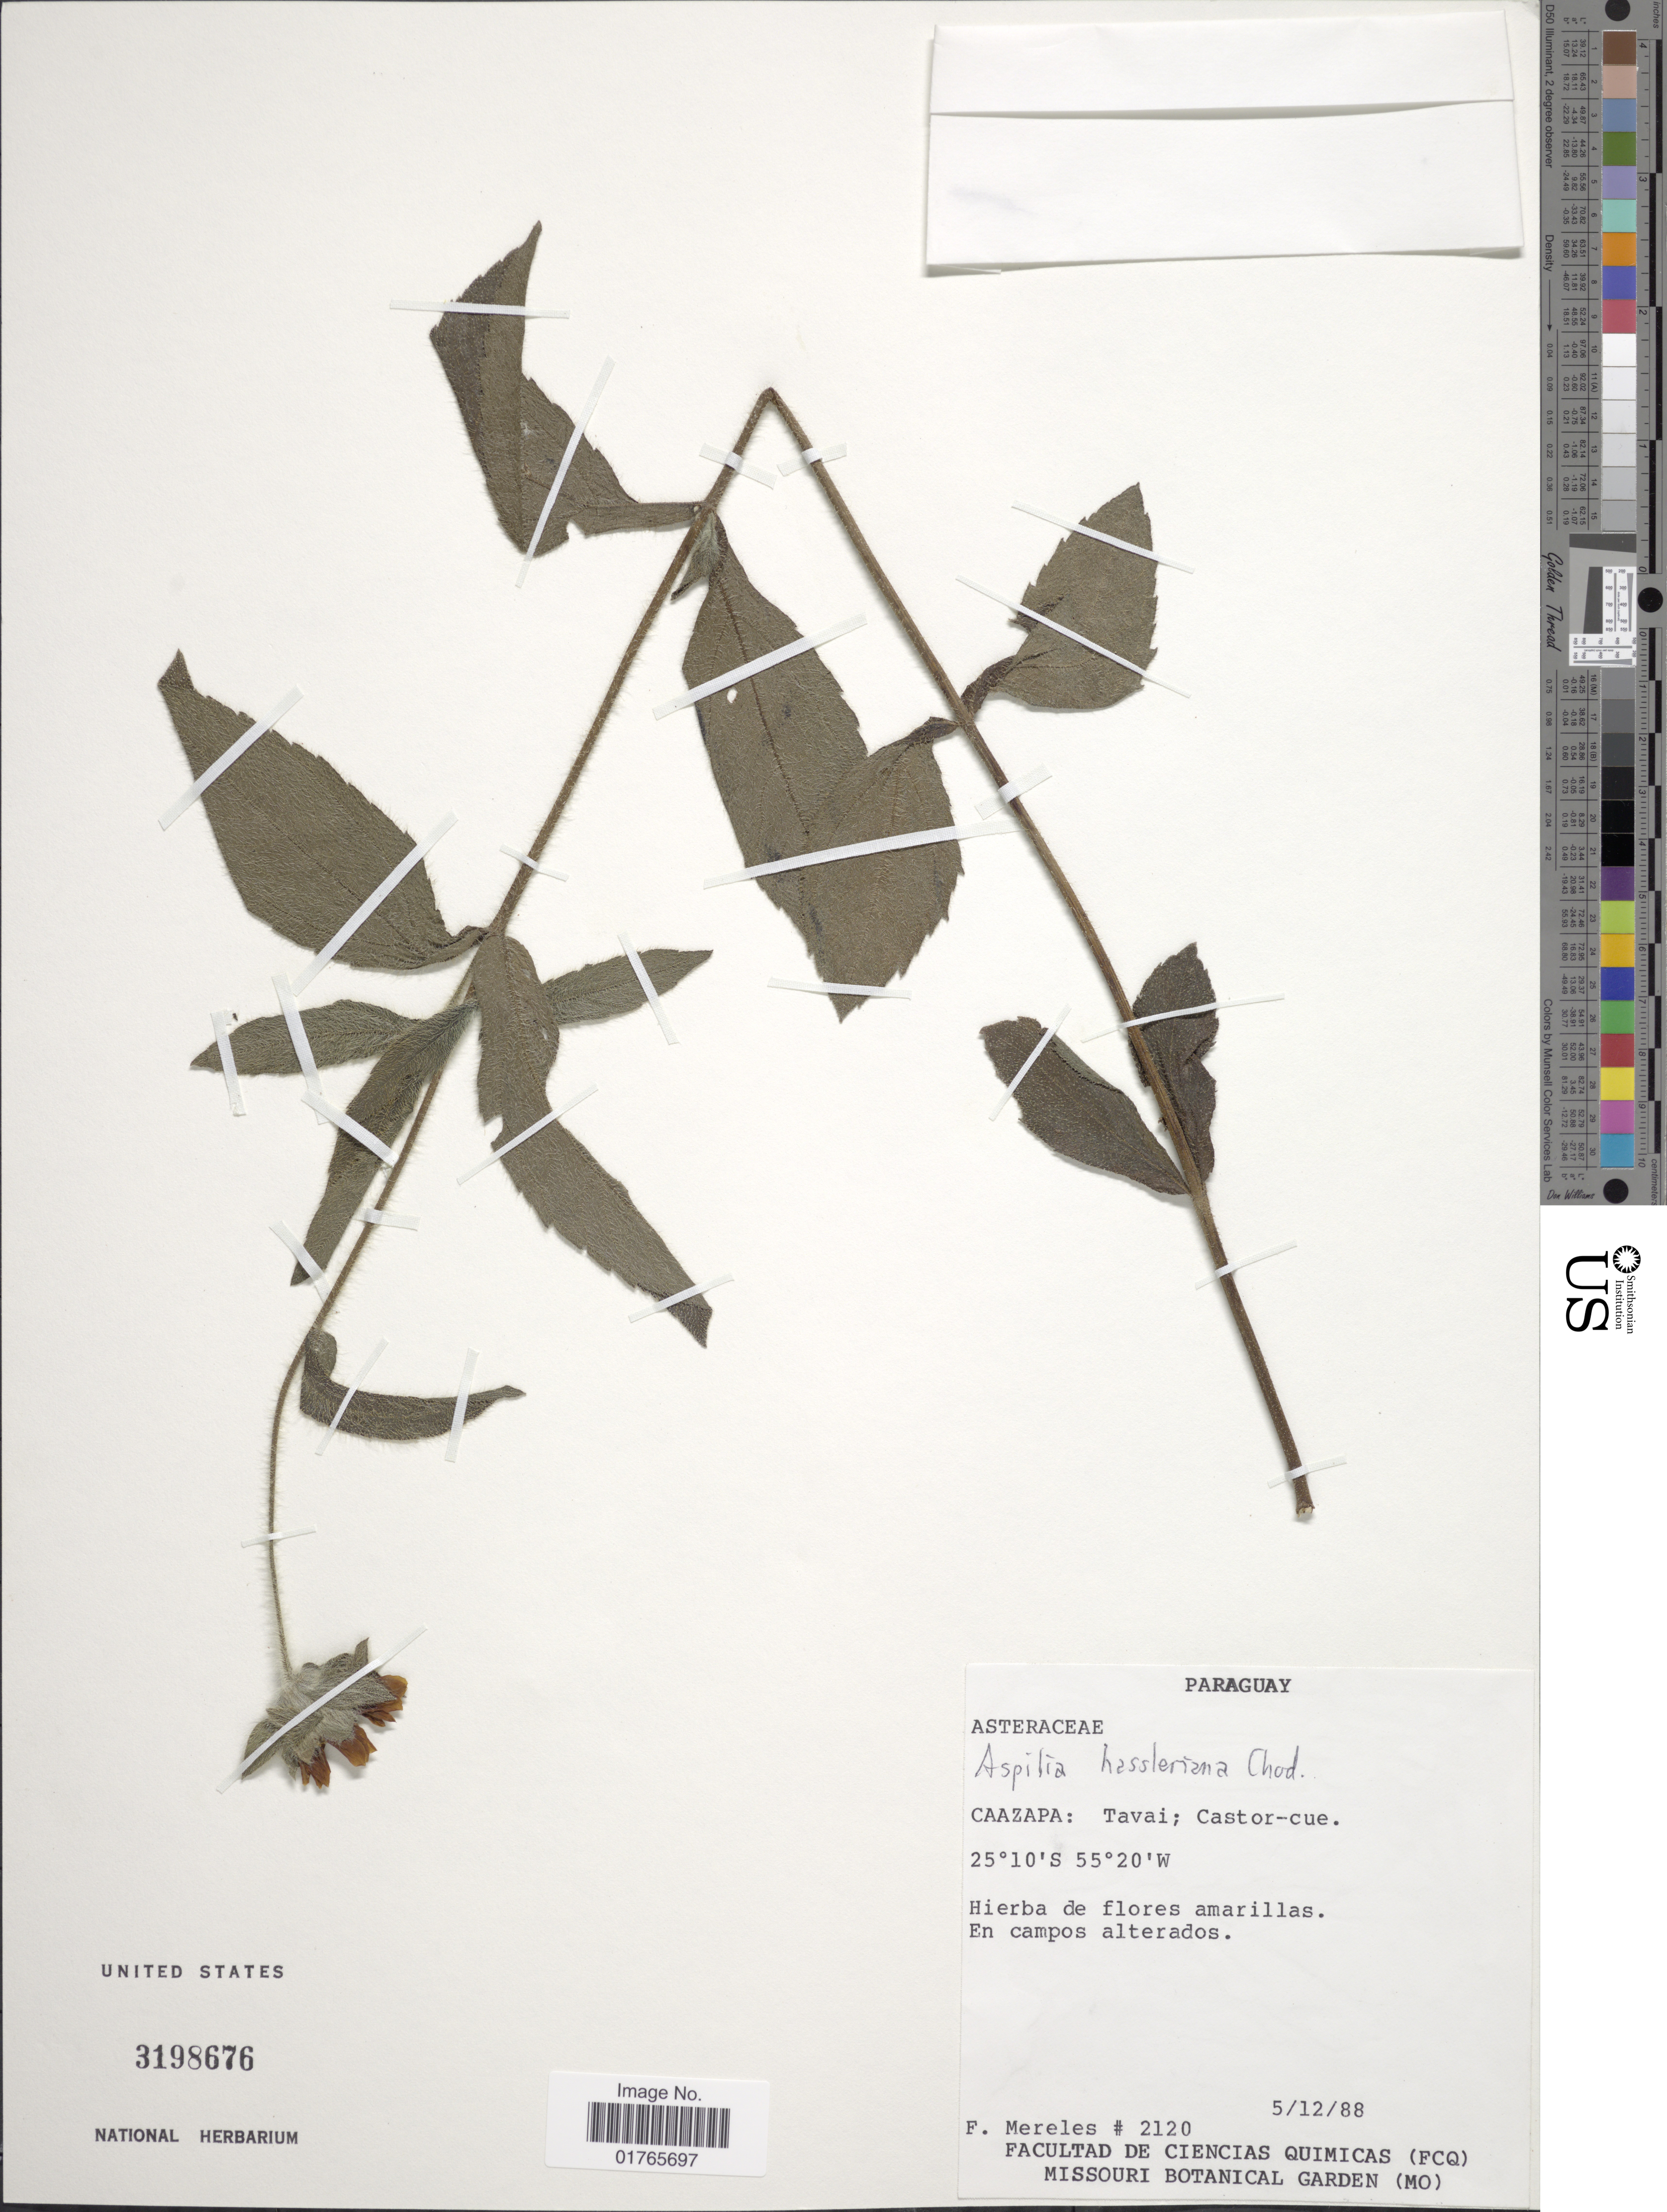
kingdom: Plantae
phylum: Tracheophyta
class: Magnoliopsida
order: Asterales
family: Asteraceae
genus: Aspilia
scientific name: Aspilia hassleriana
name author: Chodat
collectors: F. Mereles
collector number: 2120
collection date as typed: Transcribed d/m/y: 5/12/88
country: Paraguay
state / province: Caazapa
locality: Tavai, Castor-cue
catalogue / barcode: US 3198676